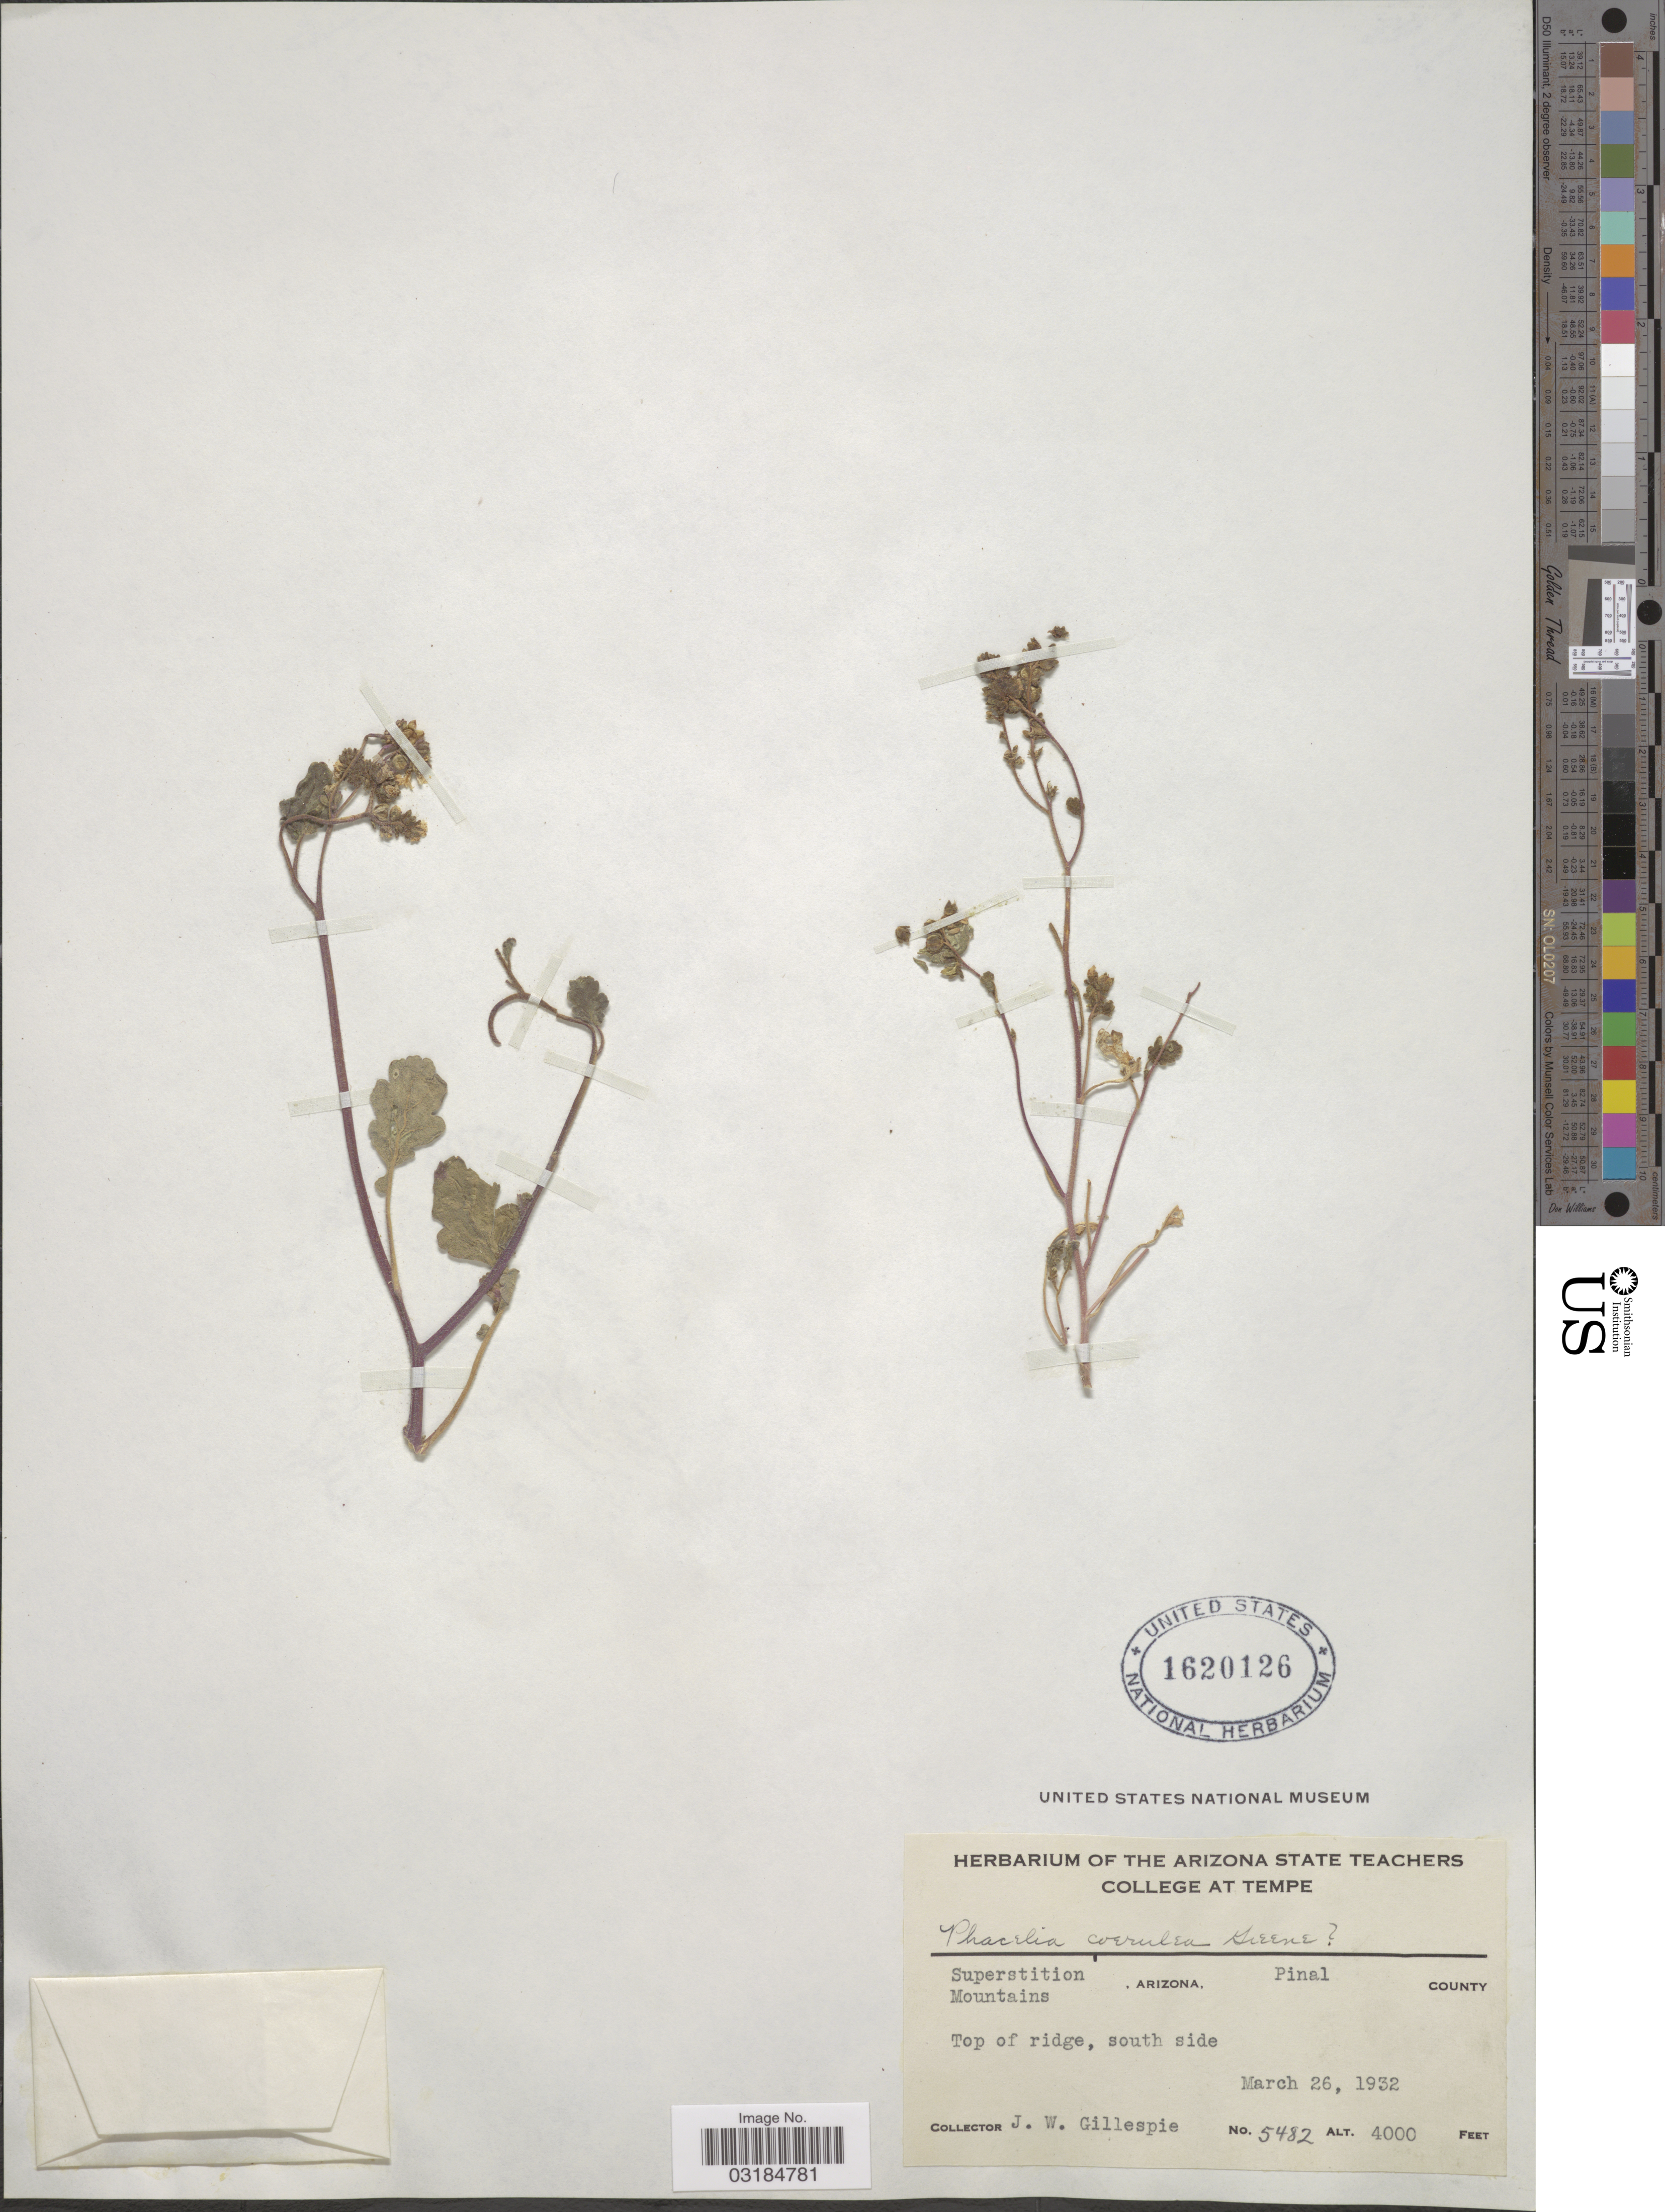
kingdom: Plantae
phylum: Tracheophyta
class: Magnoliopsida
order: Boraginales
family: Hydrophyllaceae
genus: Phacelia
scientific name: Phacelia caerulea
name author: Greene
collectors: J. W. Gillespie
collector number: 5482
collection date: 1932-03-26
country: United States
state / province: Arizona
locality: Superstition Mountains, Pinal County, Top of ridge, south side.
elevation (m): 1219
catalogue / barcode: US 1620126